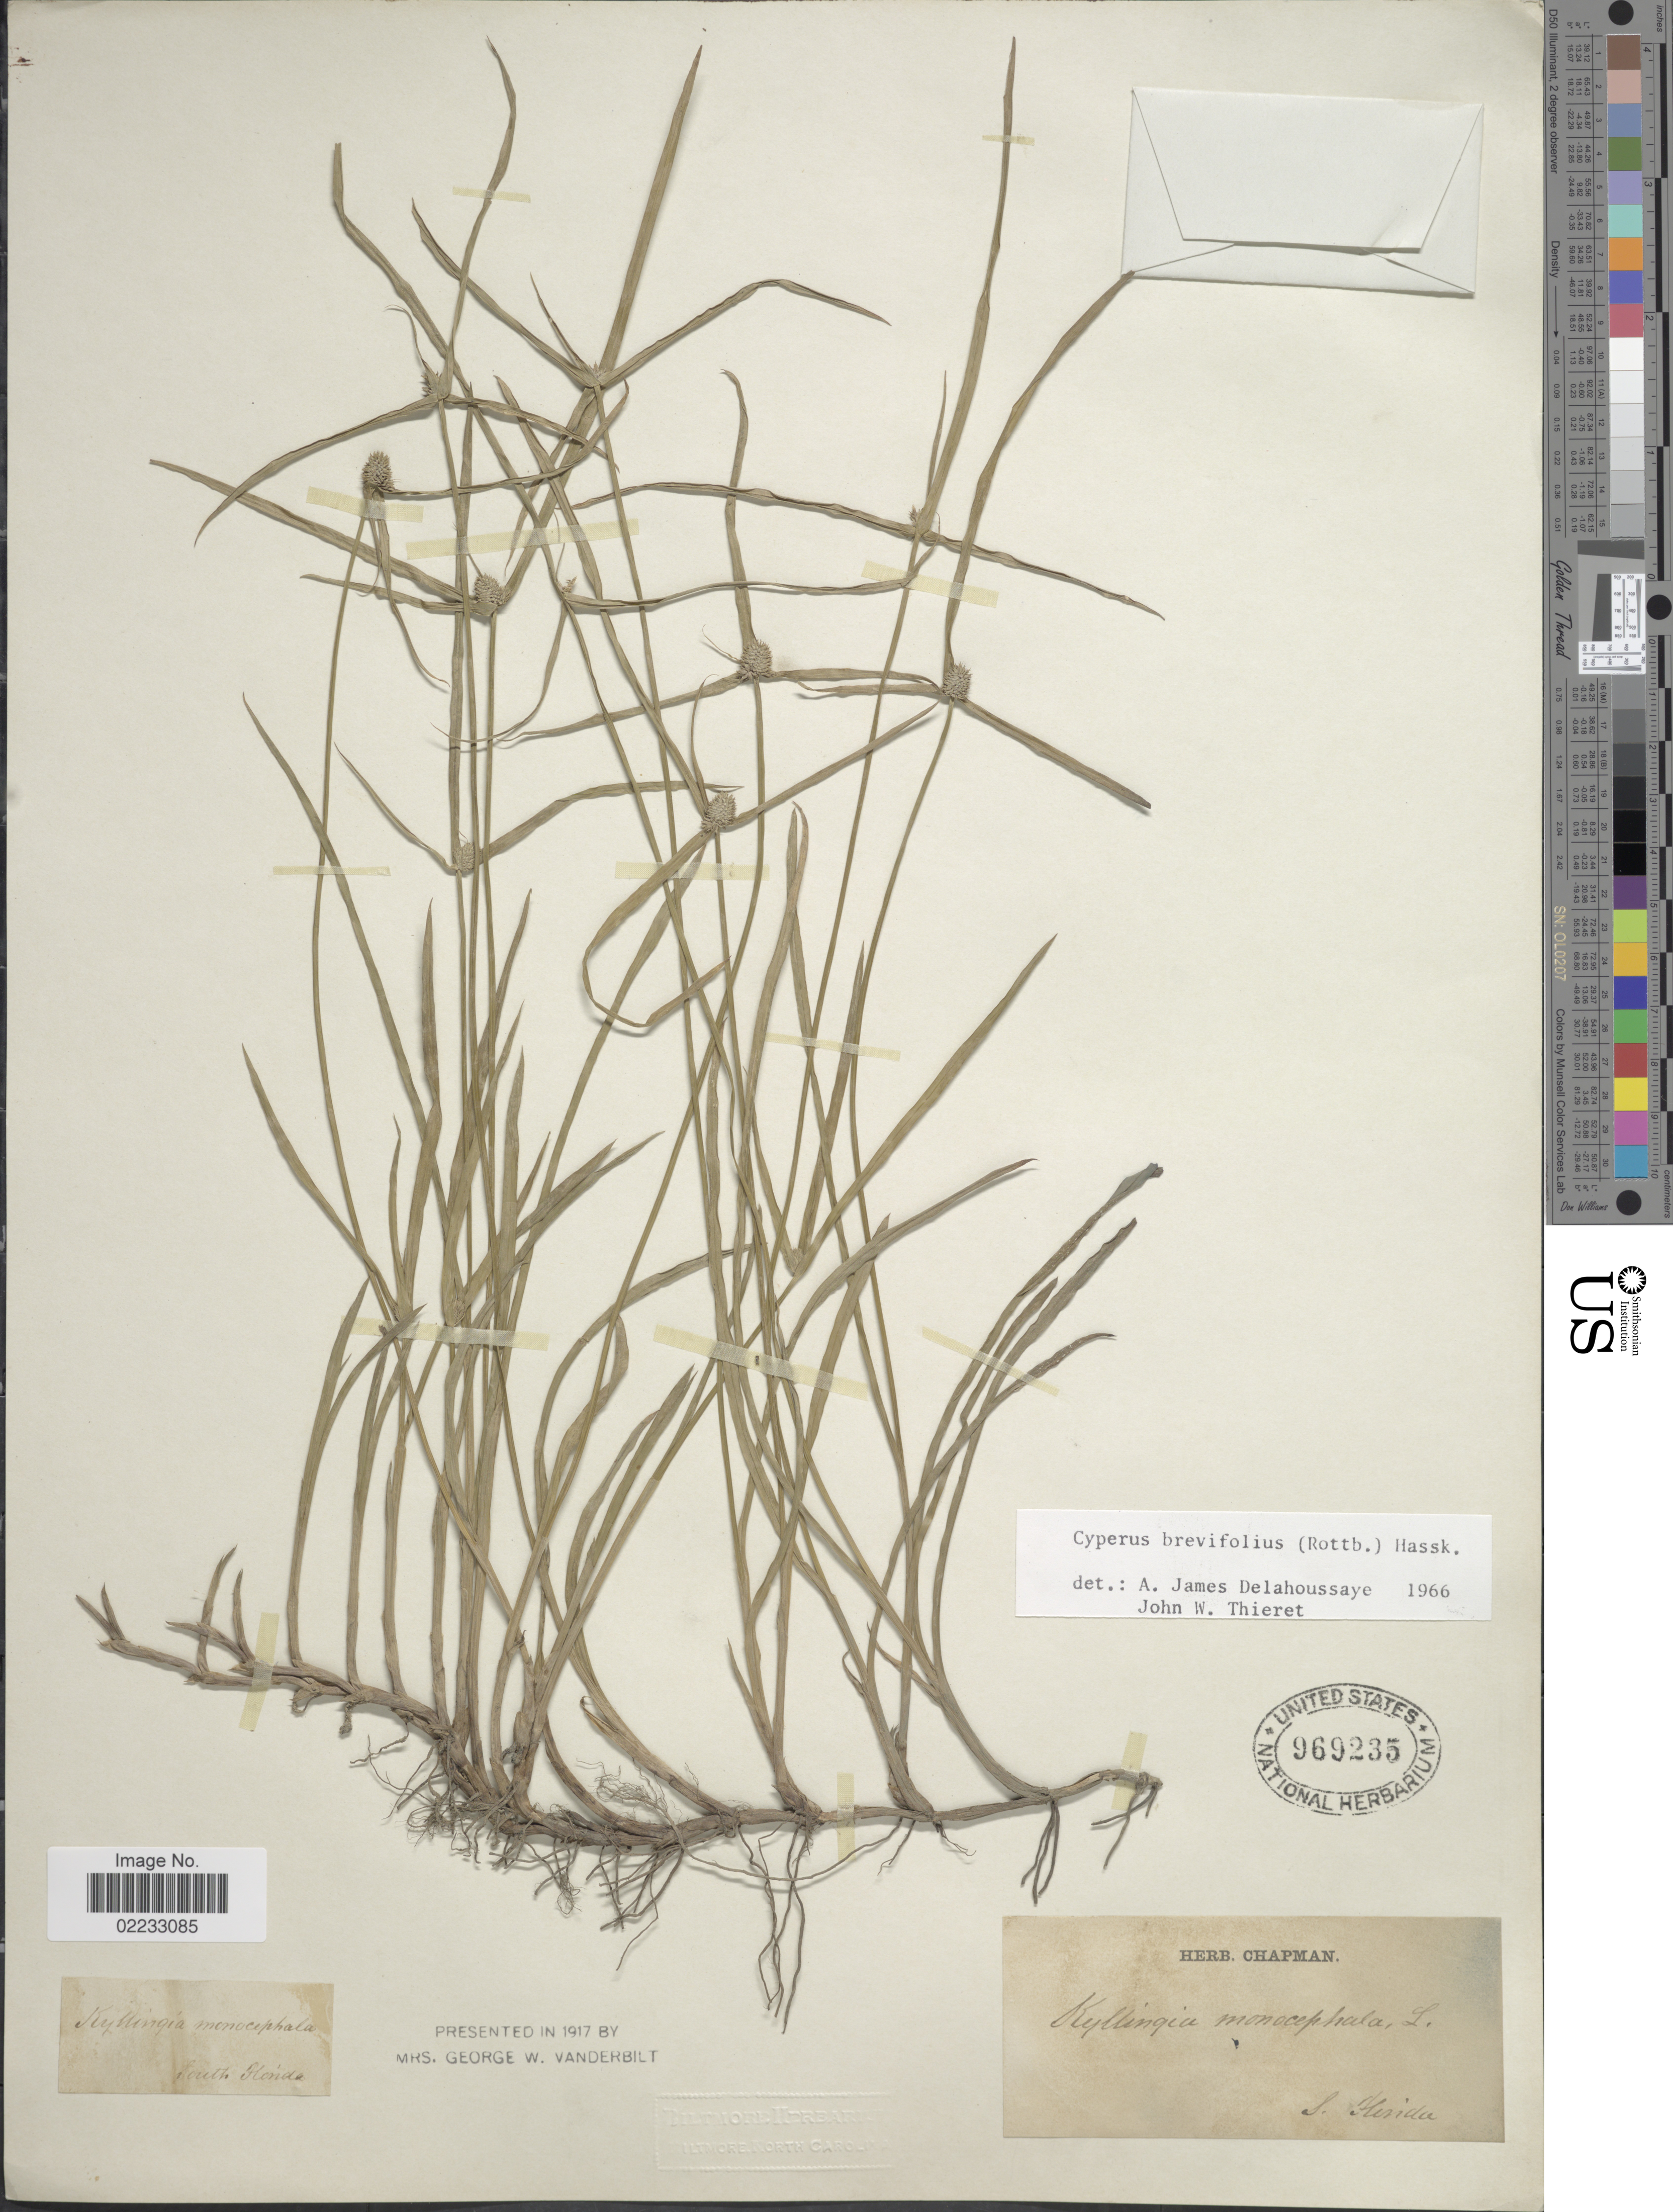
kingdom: Plantae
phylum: Tracheophyta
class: Liliopsida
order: Poales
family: Cyperaceae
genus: Cyperus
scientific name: Cyperus brevifolius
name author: (Rottb.) Hassk.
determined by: Strong, M. T., (US), Smithsonian Institution - National Museum of Natural History (UNITED STATES)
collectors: ex herb. Chapman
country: United States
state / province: Florida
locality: South Florida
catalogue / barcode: US 969235